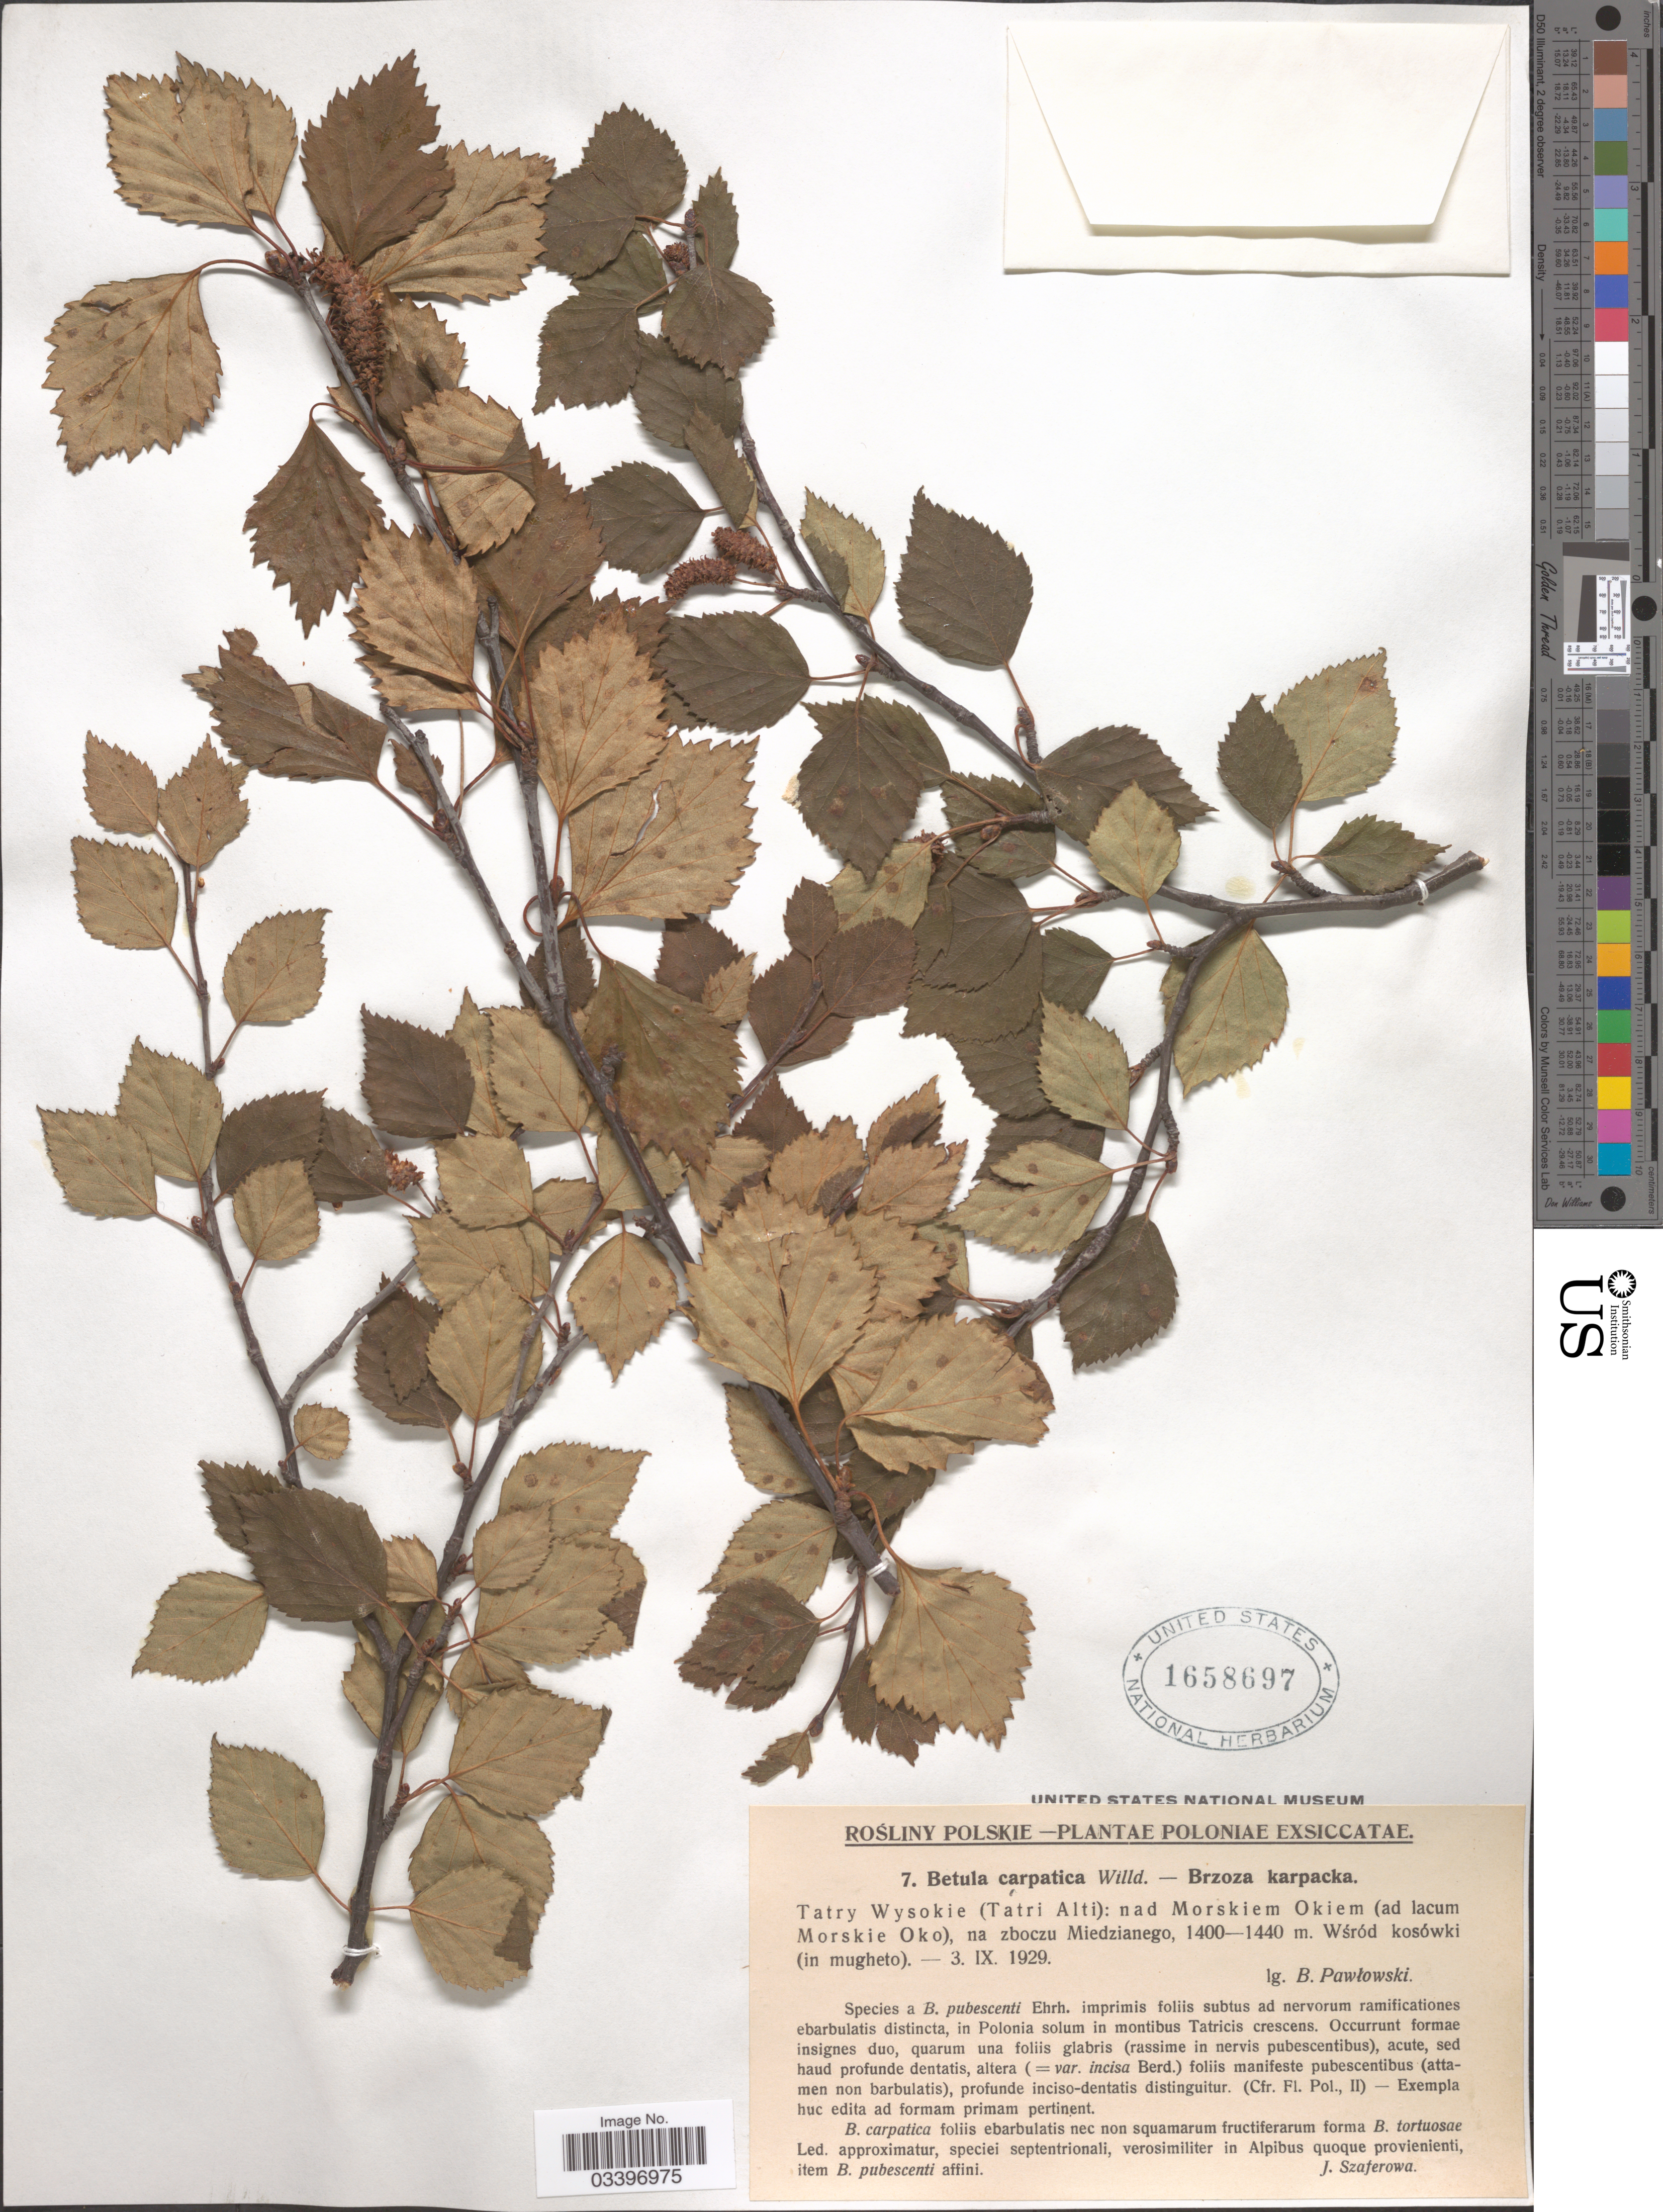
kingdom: Plantae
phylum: Tracheophyta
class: Magnoliopsida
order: Fagales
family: Betulaceae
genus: Betula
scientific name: Betula carpatica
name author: Waldst. & Kit. ex Willd.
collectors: B. Pawlowski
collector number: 7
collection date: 1929-09-03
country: Poland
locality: Poloniae. Tatry Wysokie (Tatri Alti): nad Morskiem Okiem (ad lacum Morskie Oko), na zboczu Miedzianego. Wśród kosówki (in mugheto).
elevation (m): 1400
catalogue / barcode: US 1658697